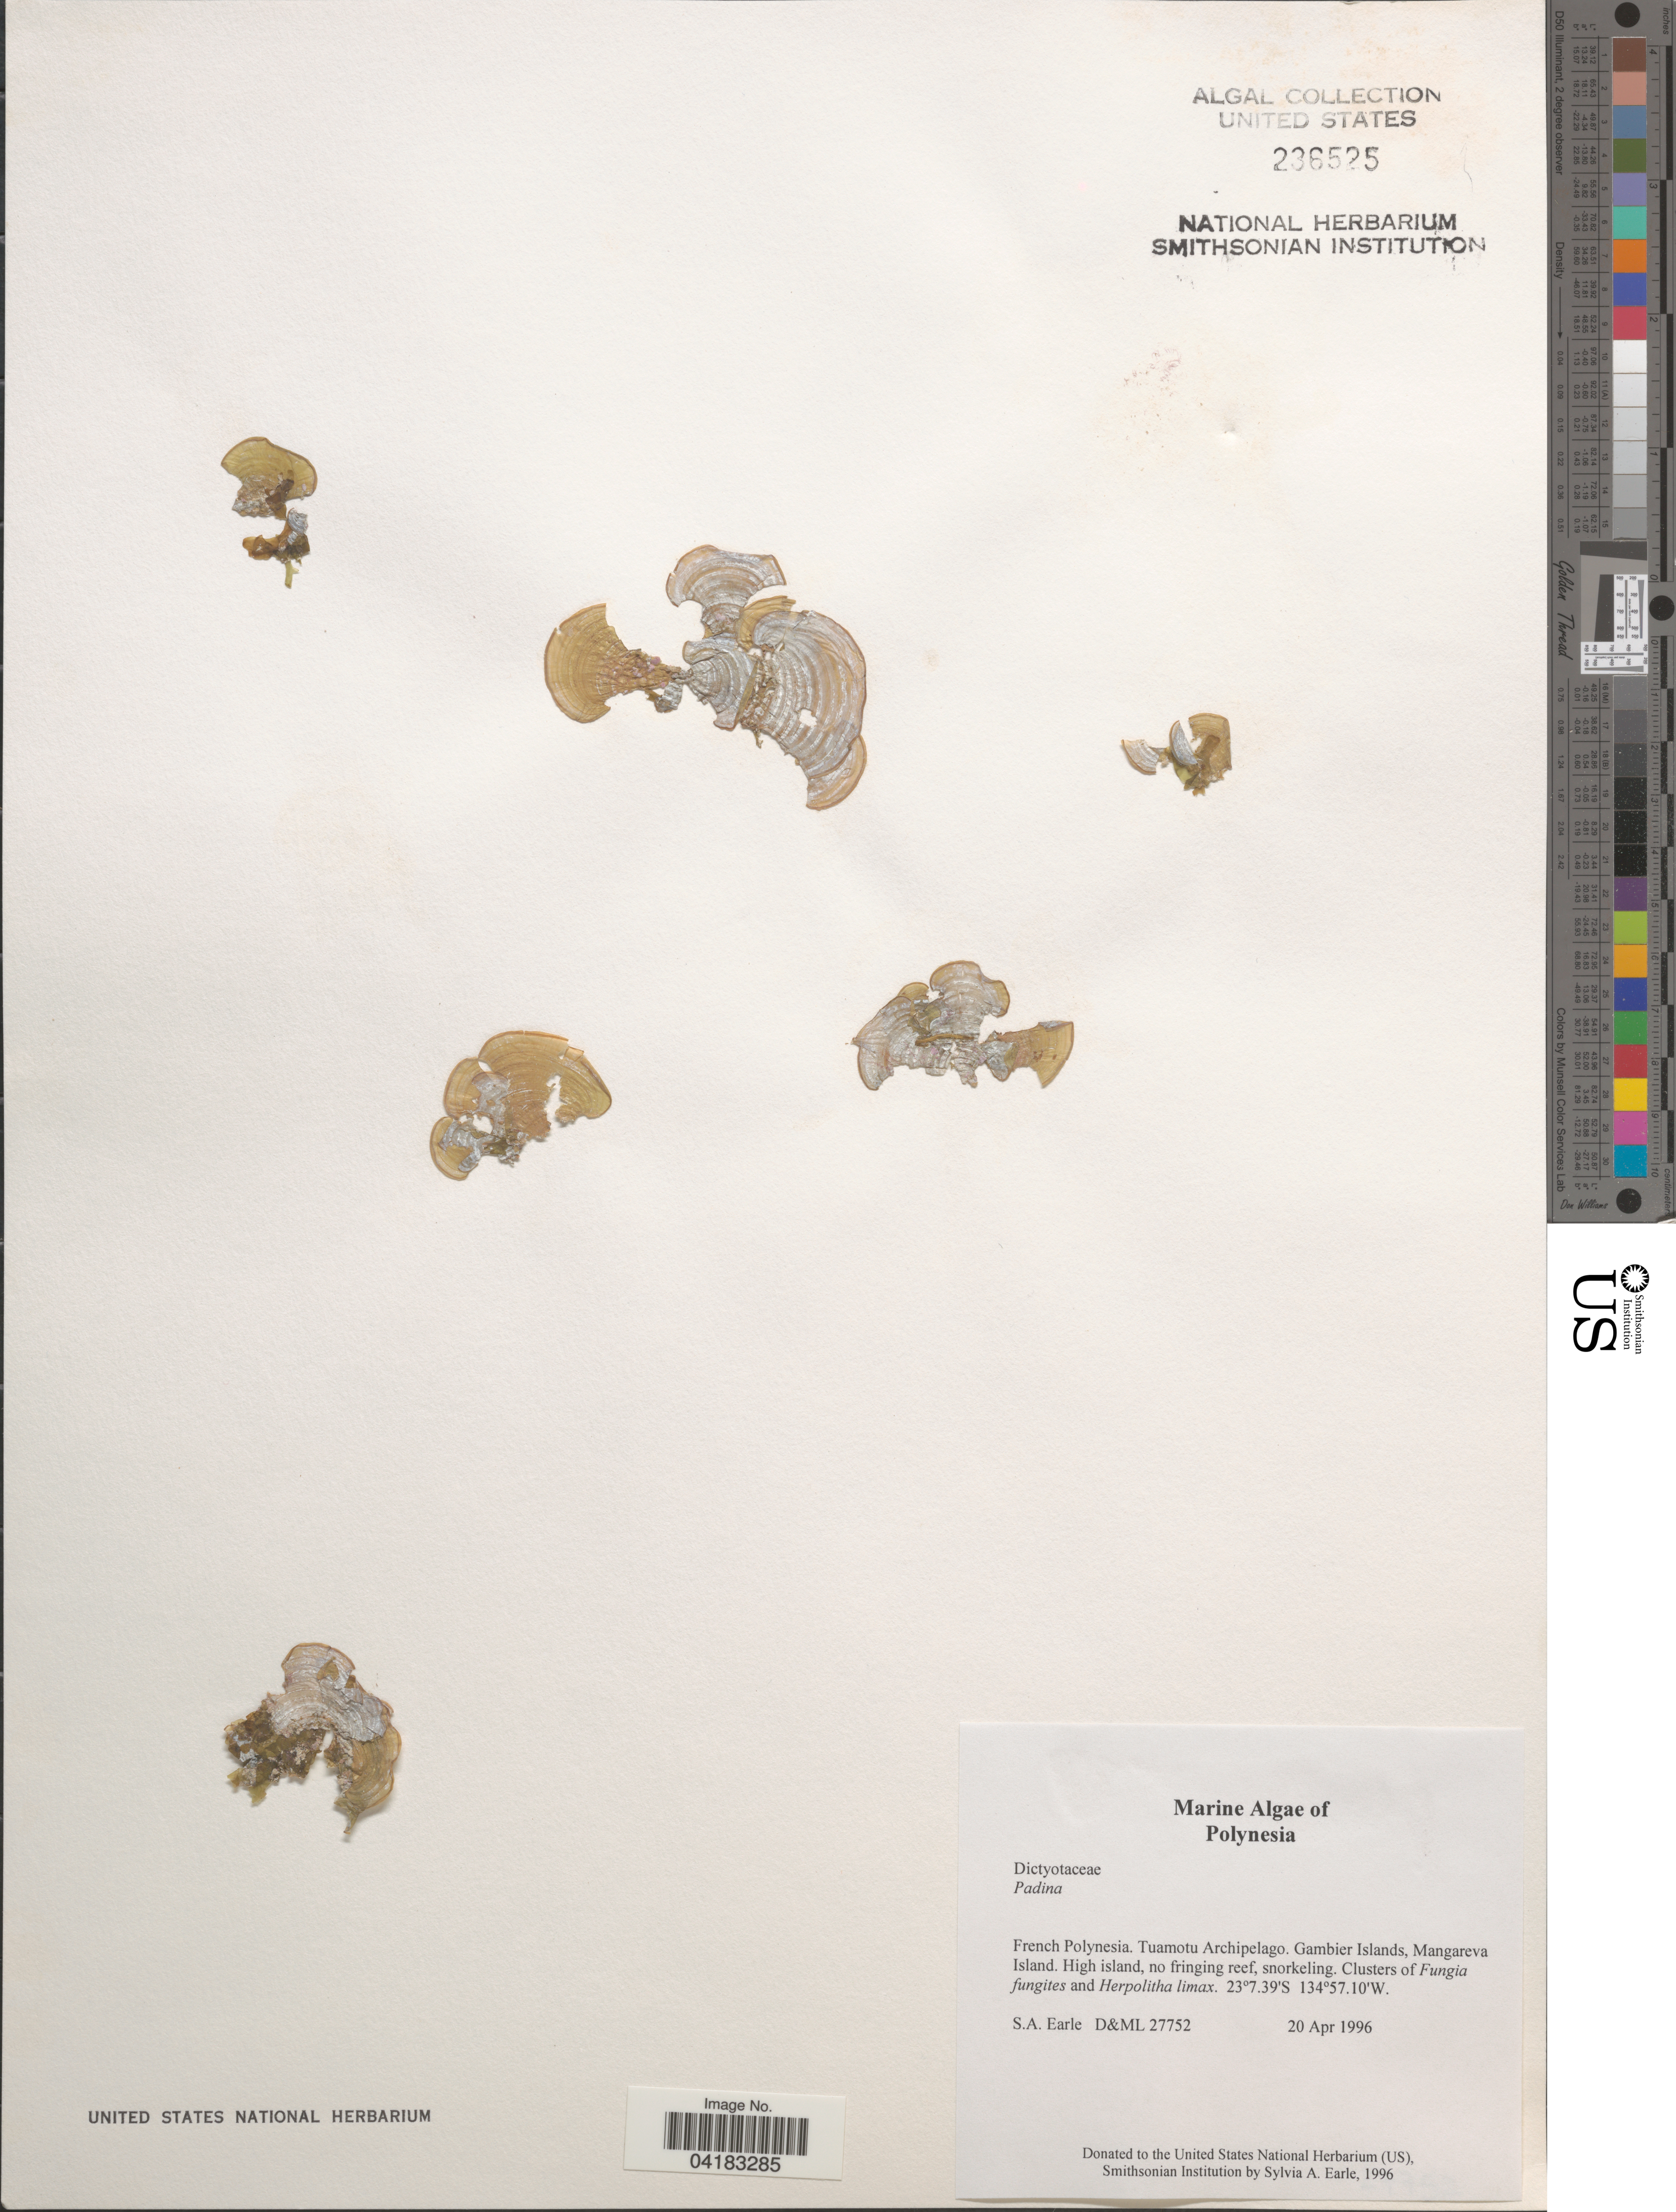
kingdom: Chromista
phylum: Ochrophyta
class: Phaeophyceae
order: Dictyotales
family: Dictyotaceae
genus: Padina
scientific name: Padina sp.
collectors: S. A. Earle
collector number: D&ML27752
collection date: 1996-04-20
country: French Polynesia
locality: Polynesia. Tuamotu Archipelago. Gambier Islands, Mangareva Island. High island, no fringing reef, snorkeling.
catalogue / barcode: US 236525